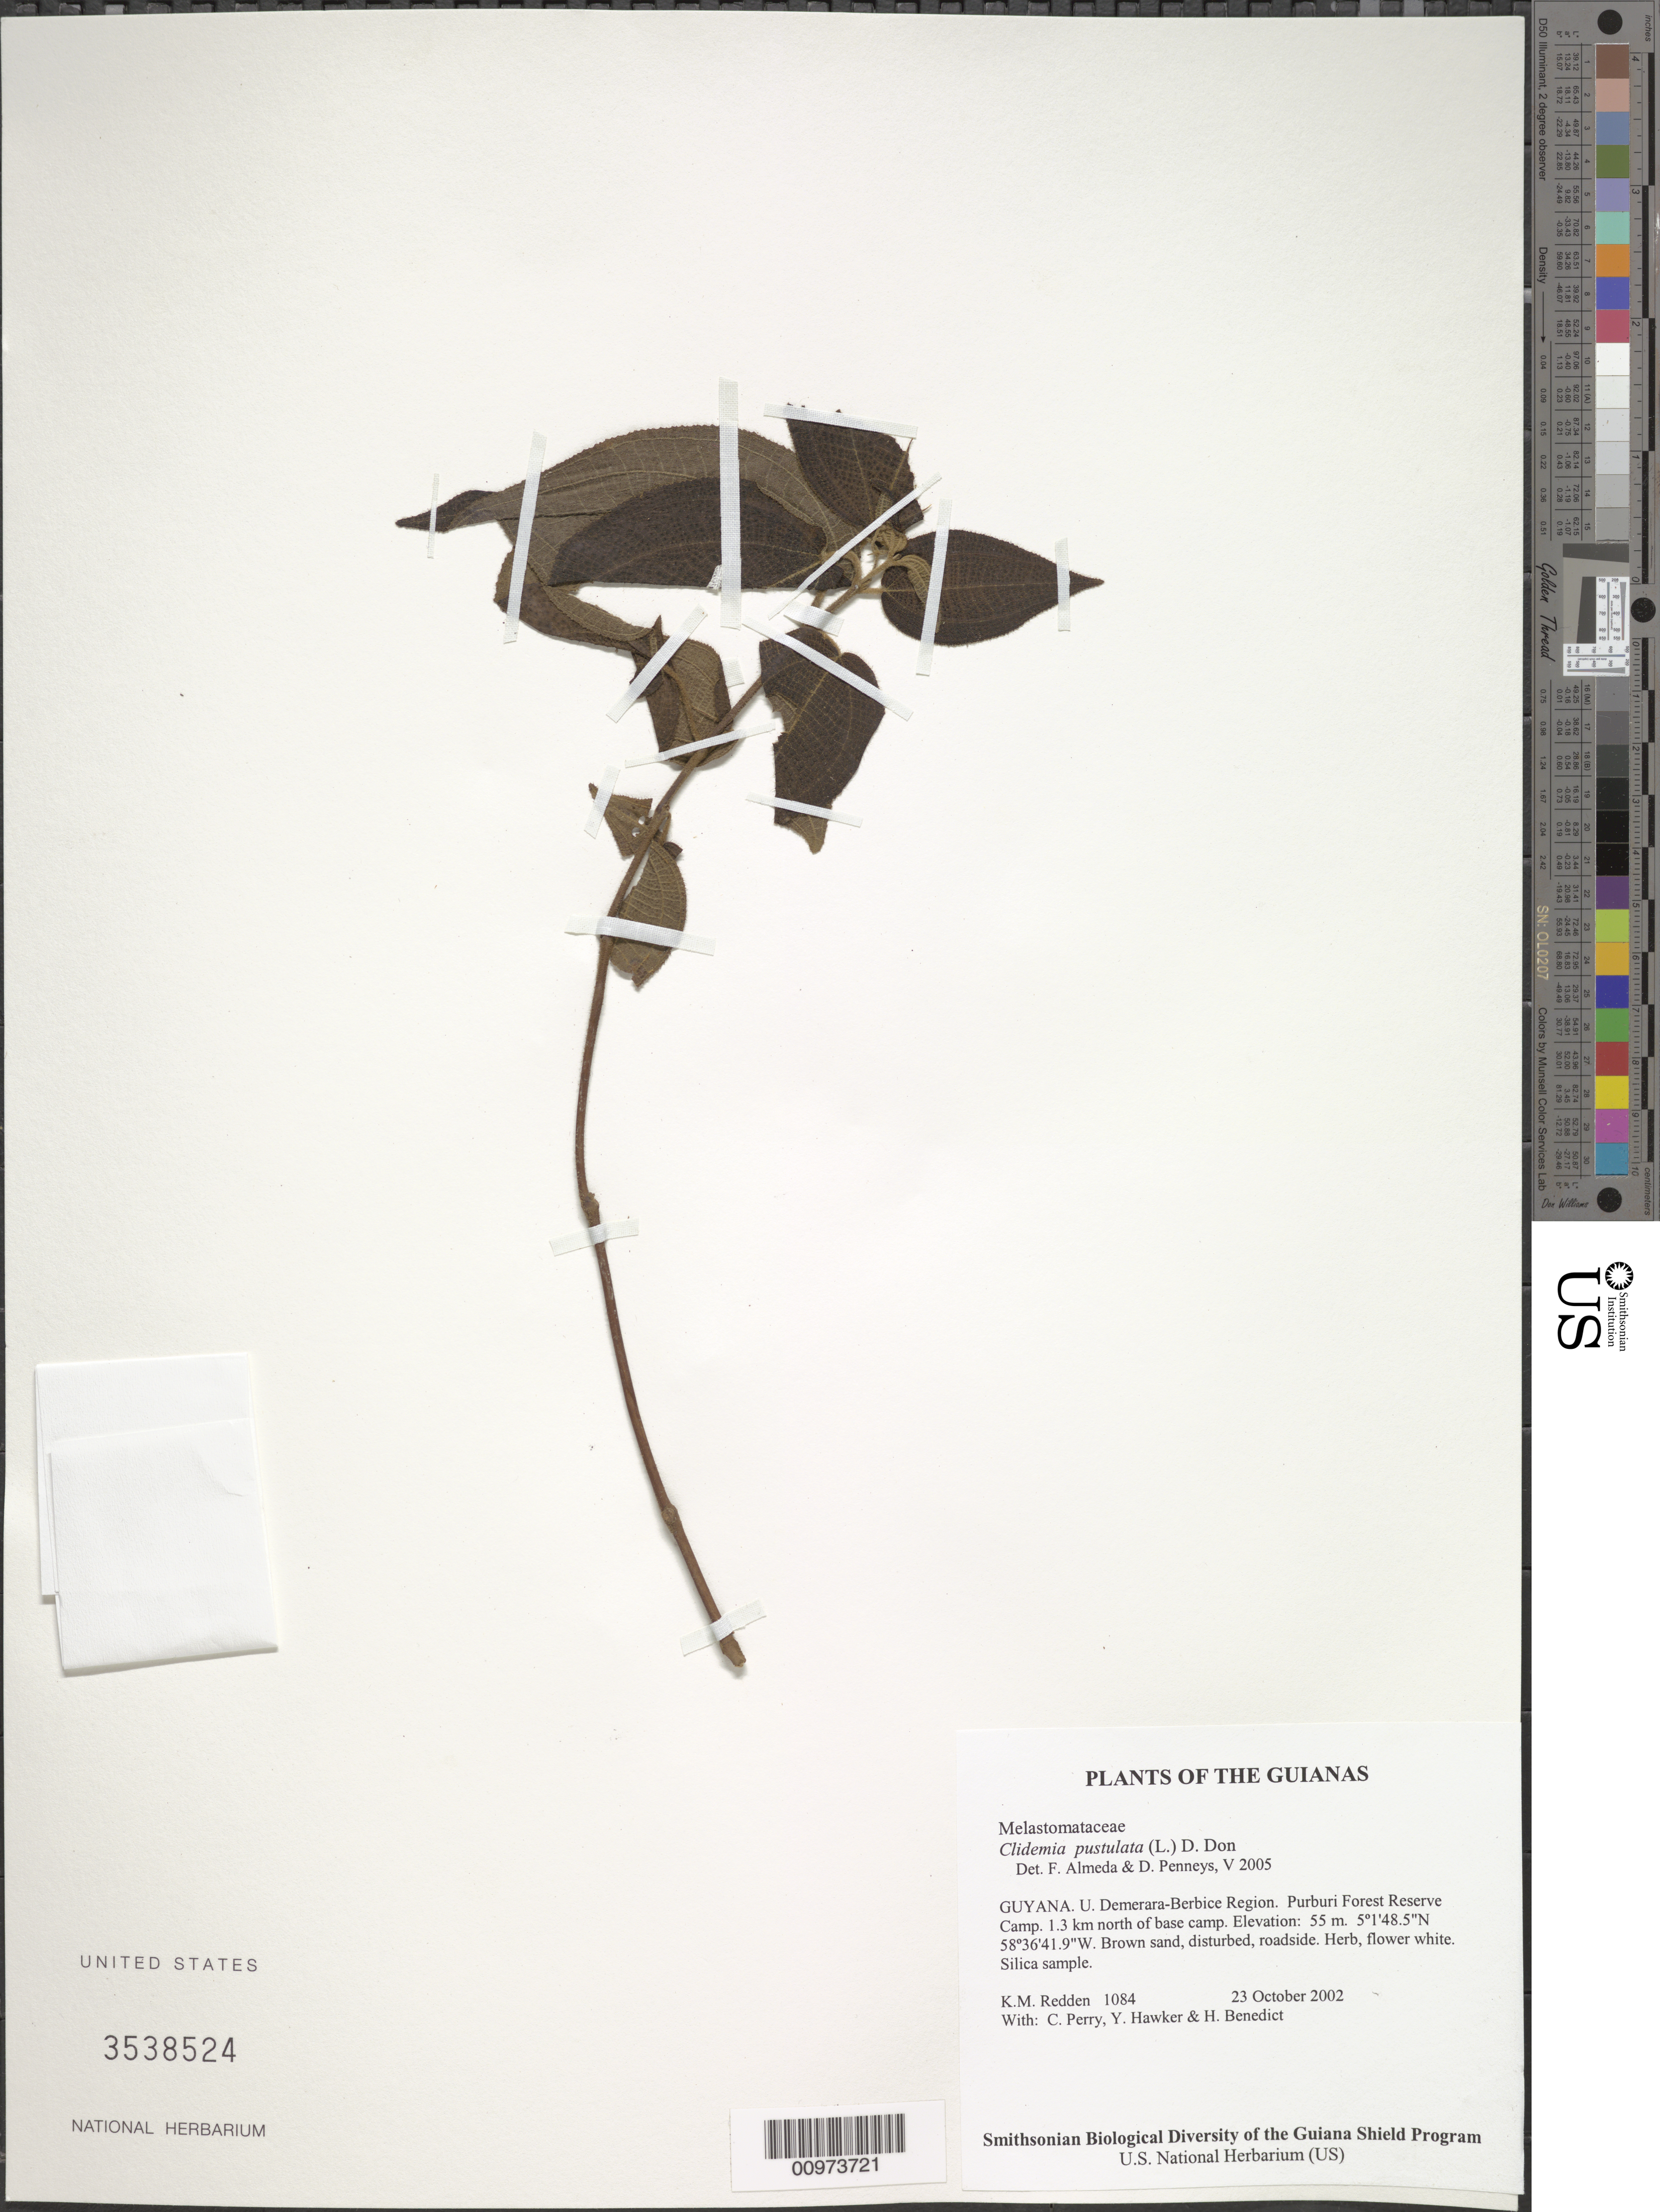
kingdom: Plantae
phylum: Tracheophyta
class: Magnoliopsida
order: Myrtales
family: Melastomataceae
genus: Clidemia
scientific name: Clidemia pustulata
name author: DC.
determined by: Almeda, F.; Penneys, D. S.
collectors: K. M. Redden, C. Perry, Y. Hawker & H. Benedict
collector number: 1084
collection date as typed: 23 October 2002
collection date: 2002-10-23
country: Guyana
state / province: U. Demerara-Berbice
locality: Purburi Forest Reserve Camp. 1.3 km north of base camp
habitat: Brown sand, disturbed, roadside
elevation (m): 55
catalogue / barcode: US 3538524